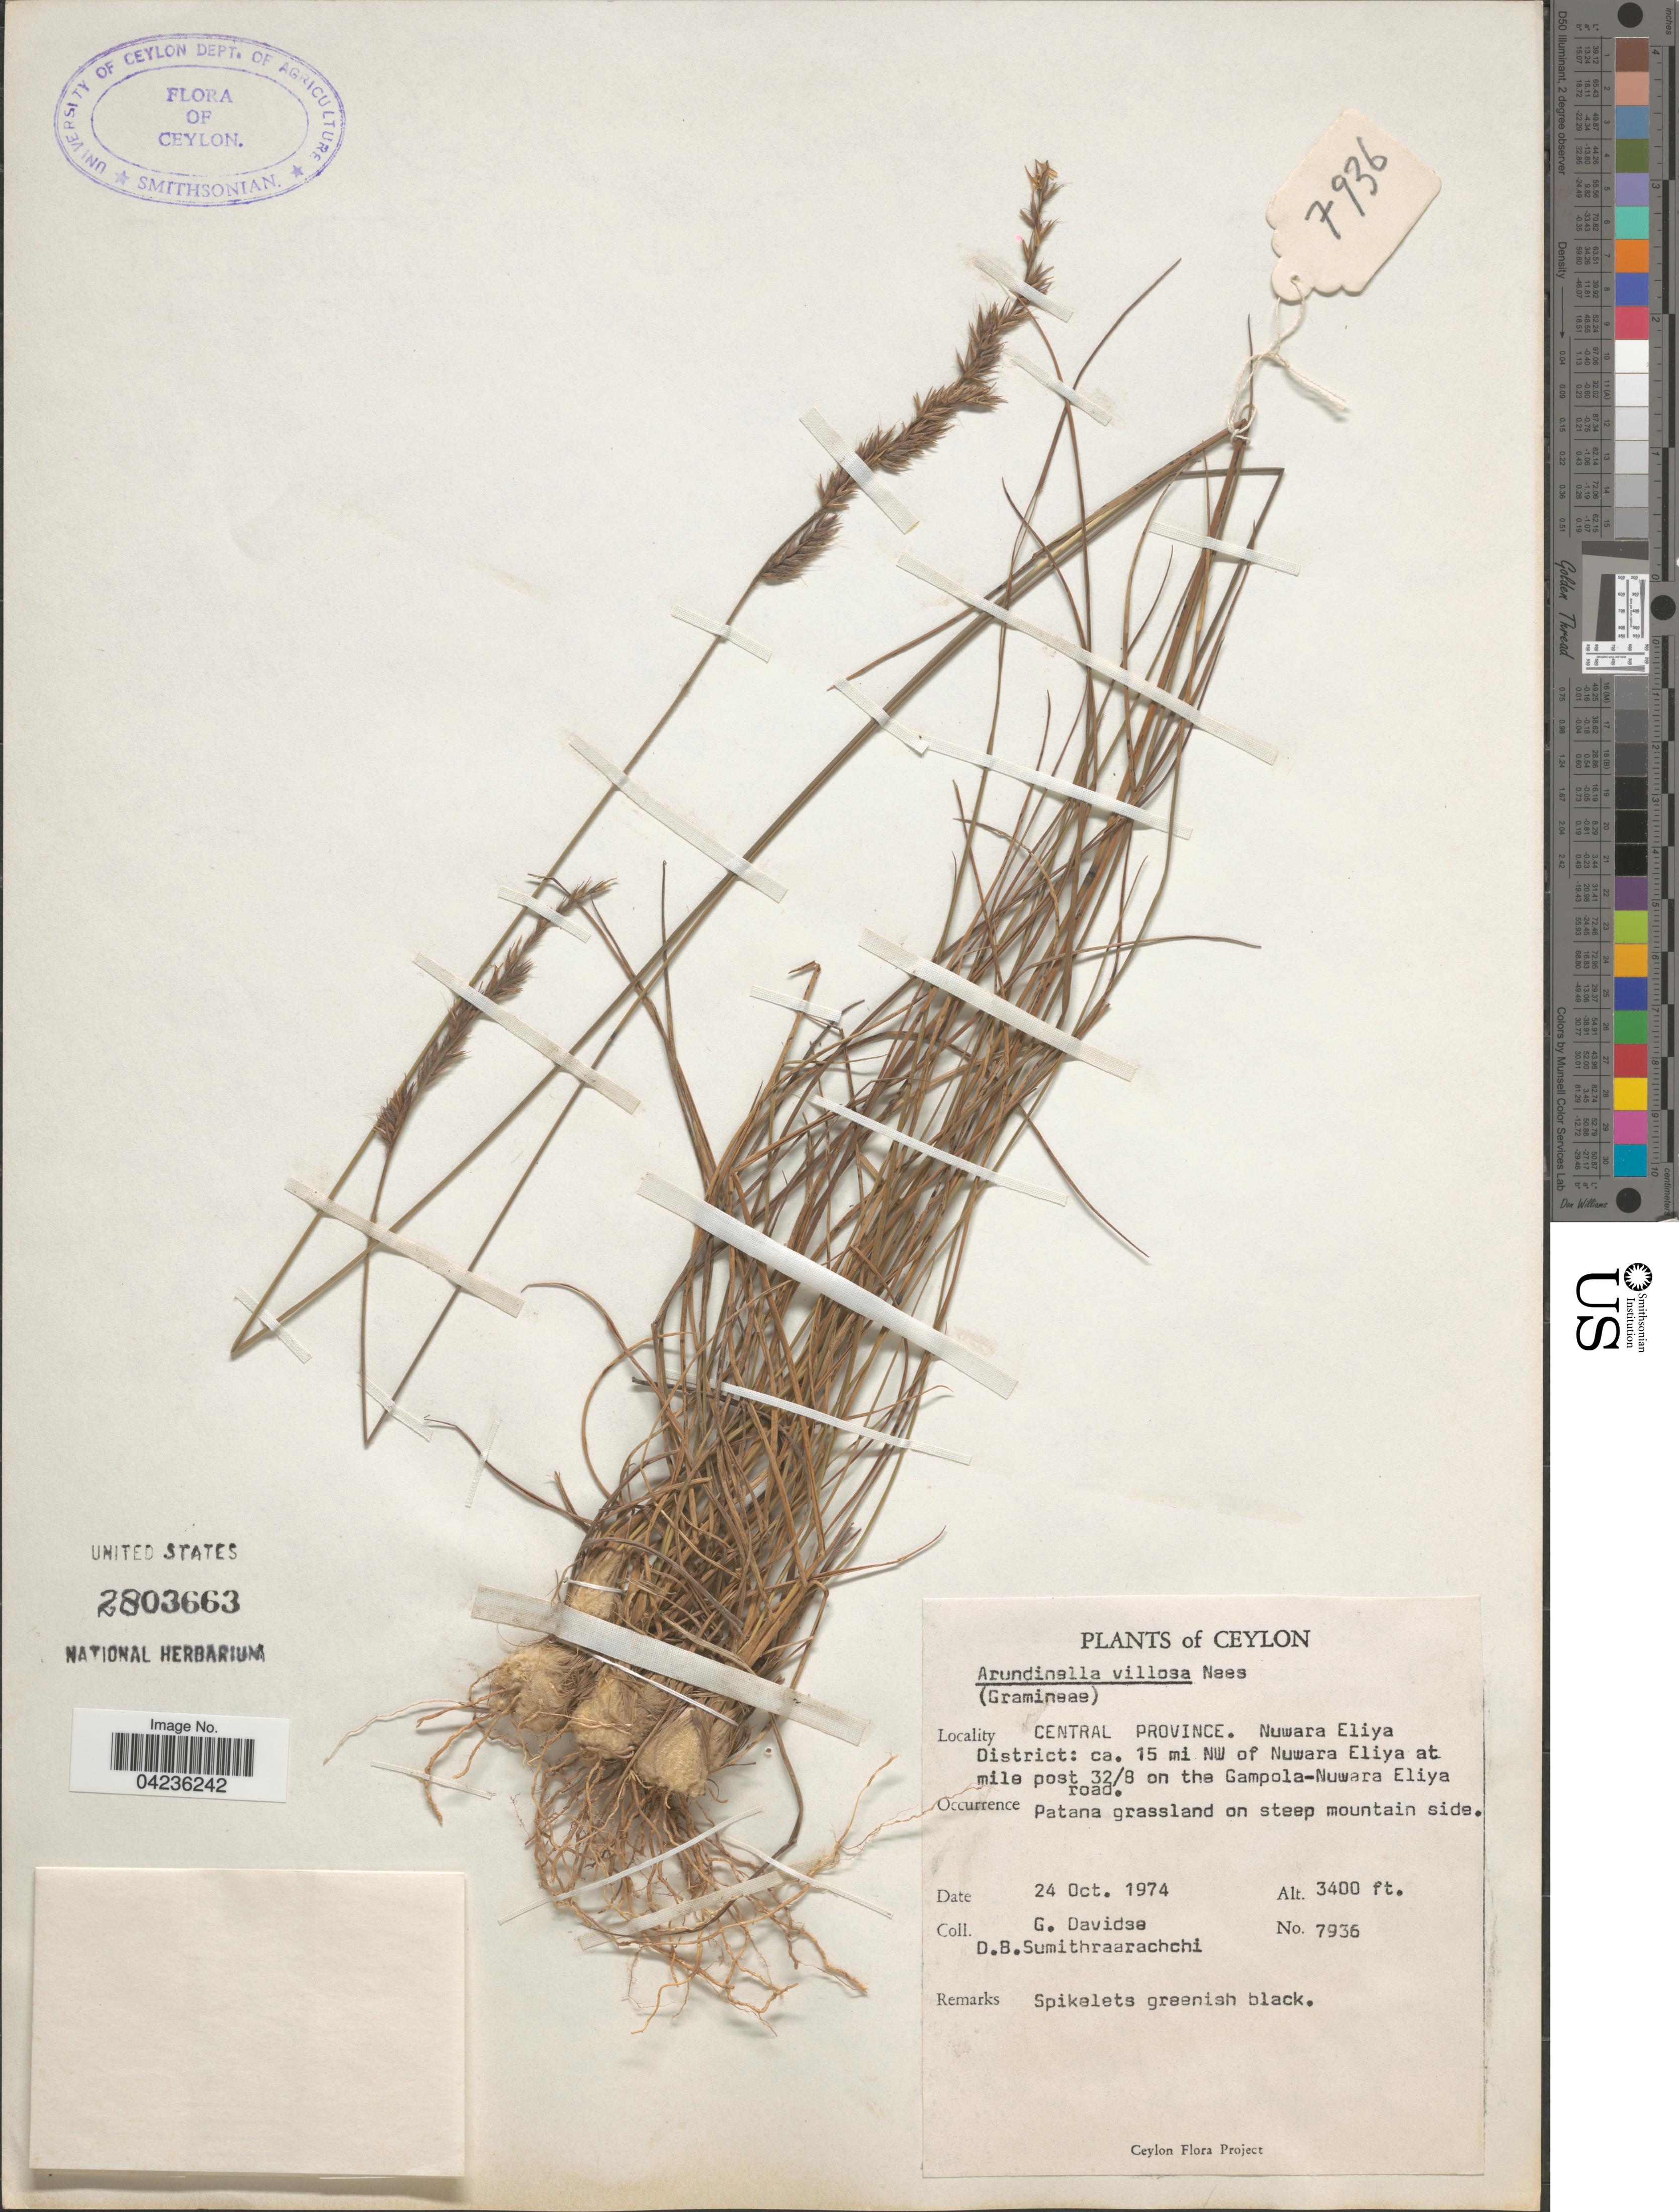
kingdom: Plantae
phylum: Tracheophyta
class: Liliopsida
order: Poales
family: Poaceae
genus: Arundinella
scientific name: Arundinella villosa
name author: Arn. ex Steud.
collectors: G. Davidse & D. B. Sumithraarachchi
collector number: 7936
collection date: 1974-10-24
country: Sri Lanka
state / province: Central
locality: Ceylon. Central Province. Nuwara Eliya District: ca. 15 mi. NW of Nuwara Eliya at mile post 32/8 on the Gampola-Nuwara Eliya road.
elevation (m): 1036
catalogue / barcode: US 2803663